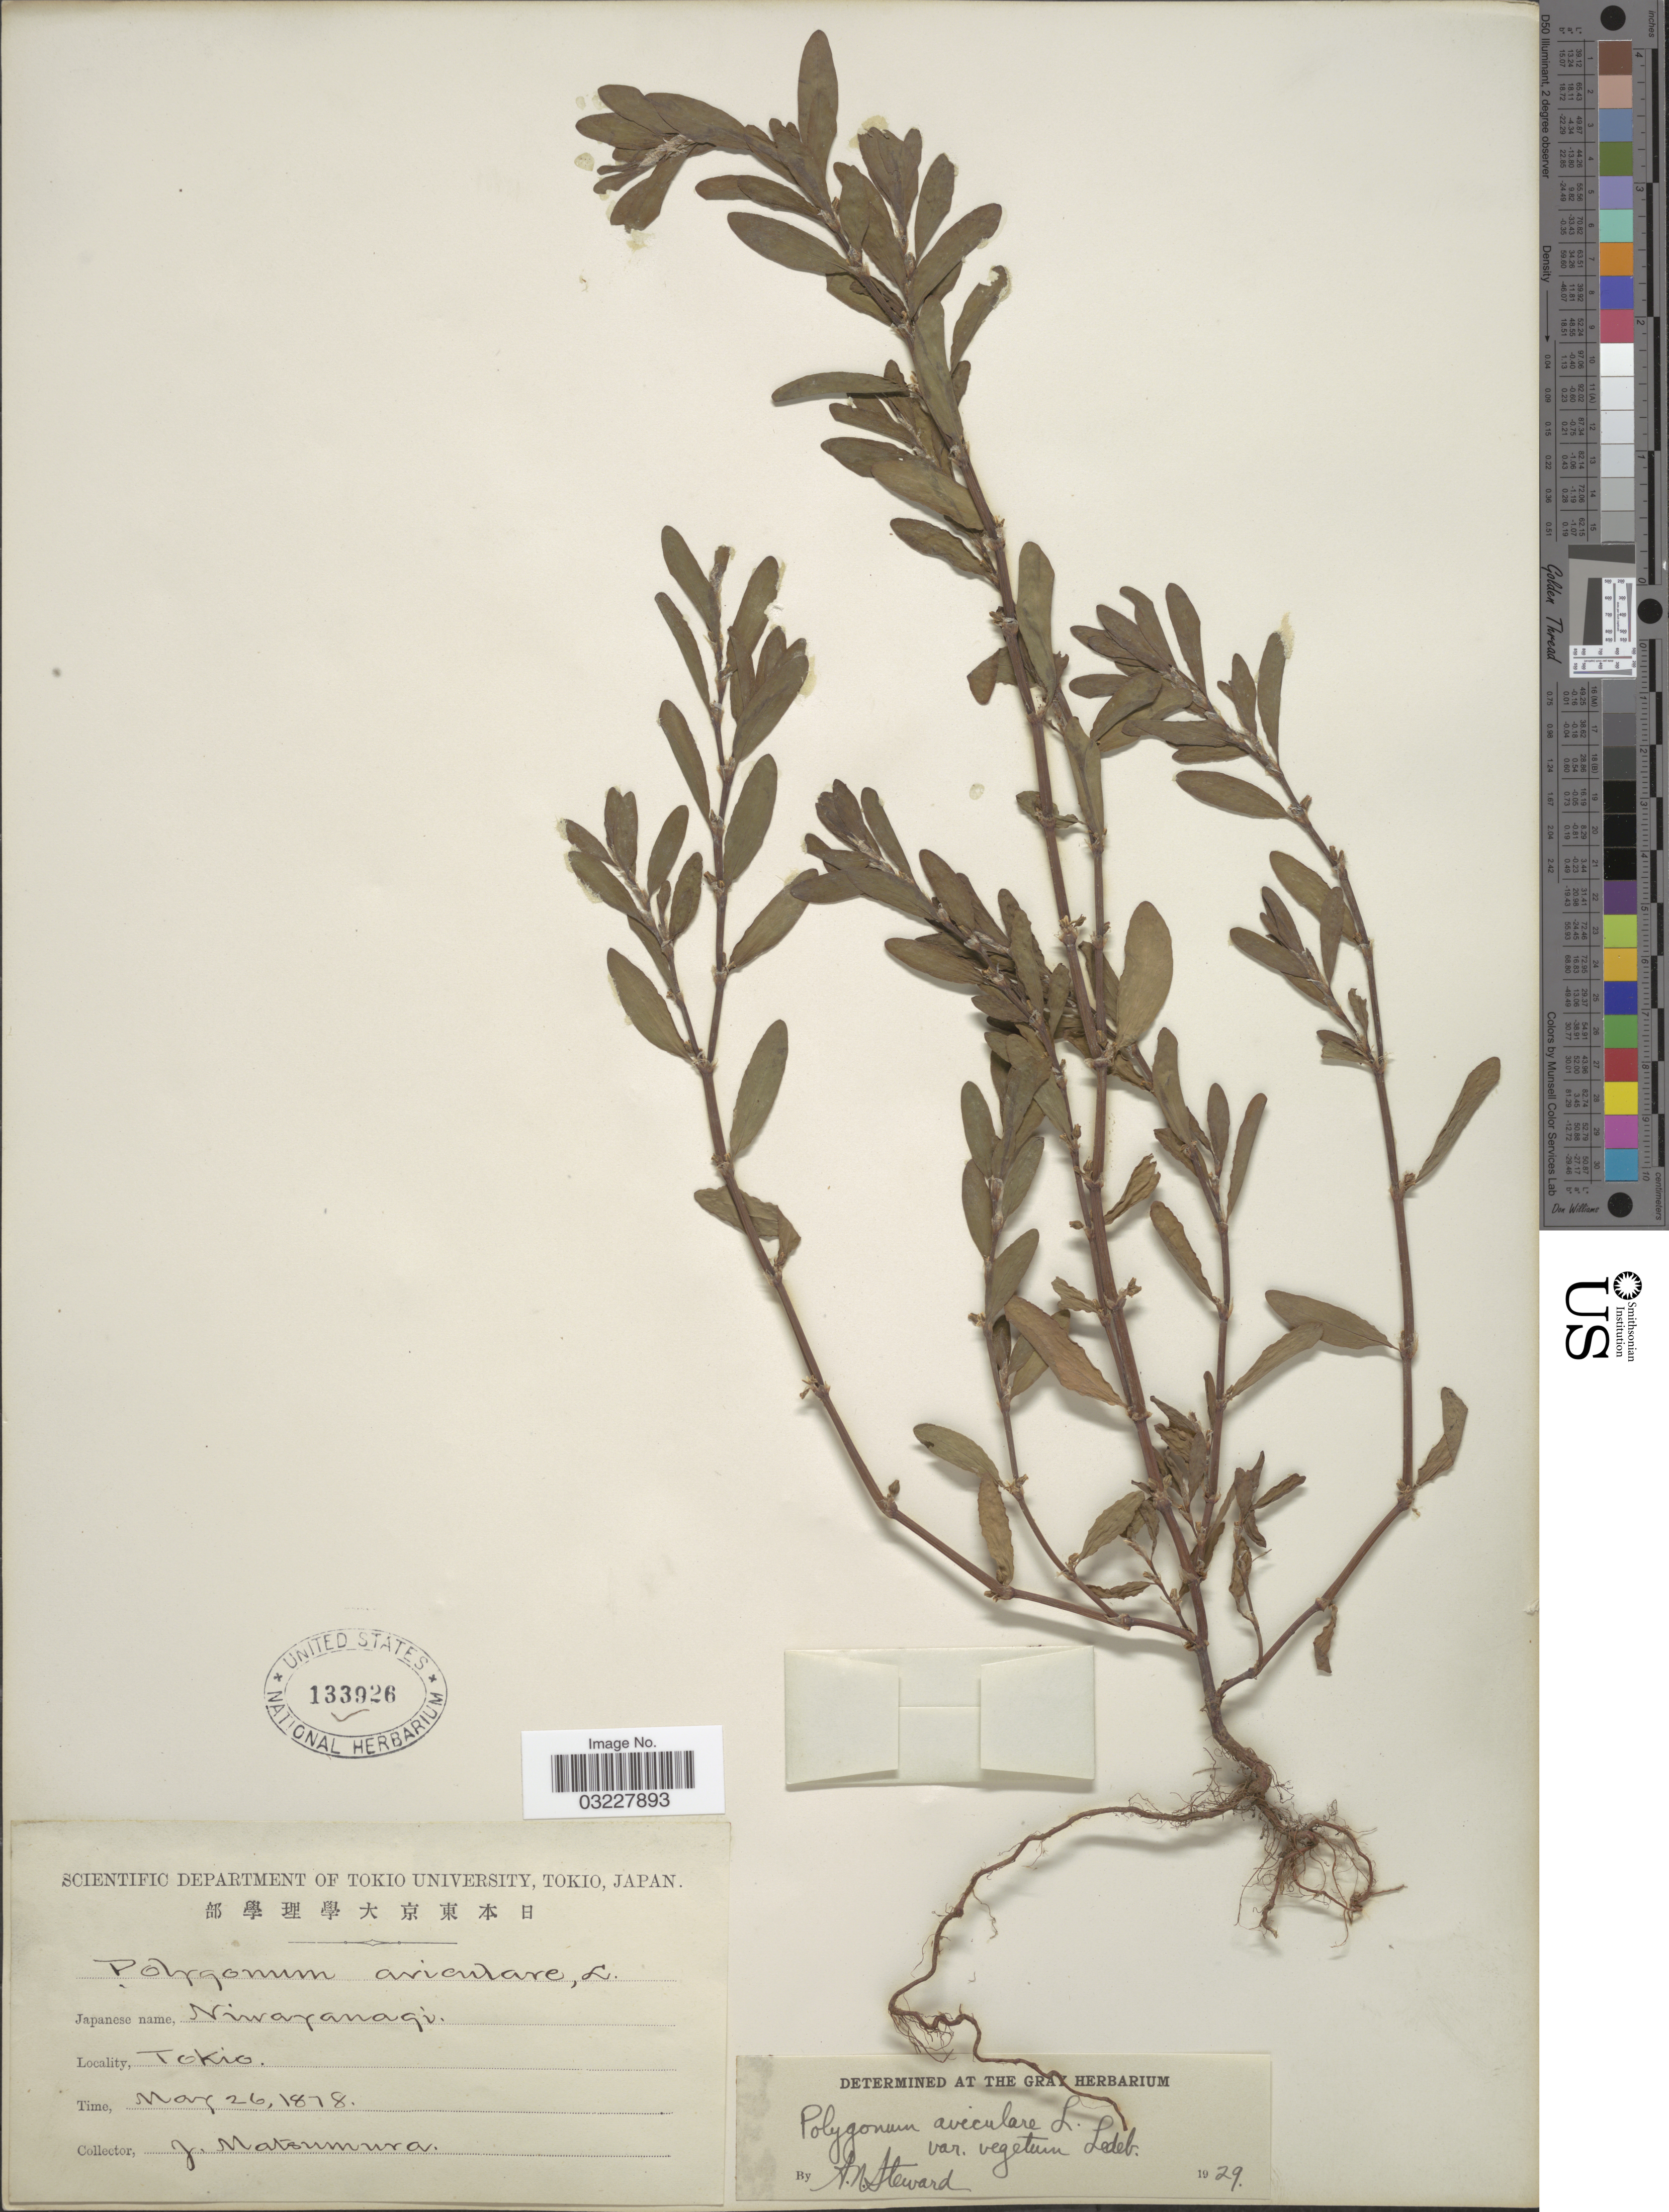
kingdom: Plantae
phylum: Tracheophyta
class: Magnoliopsida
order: Caryophyllales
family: Polygonaceae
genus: Polygonum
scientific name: Polygonum aviculare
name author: L.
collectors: J. Matsumura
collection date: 1878-05-26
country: Japan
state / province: Tokyo, Federal City of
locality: Tokio.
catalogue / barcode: US 133926